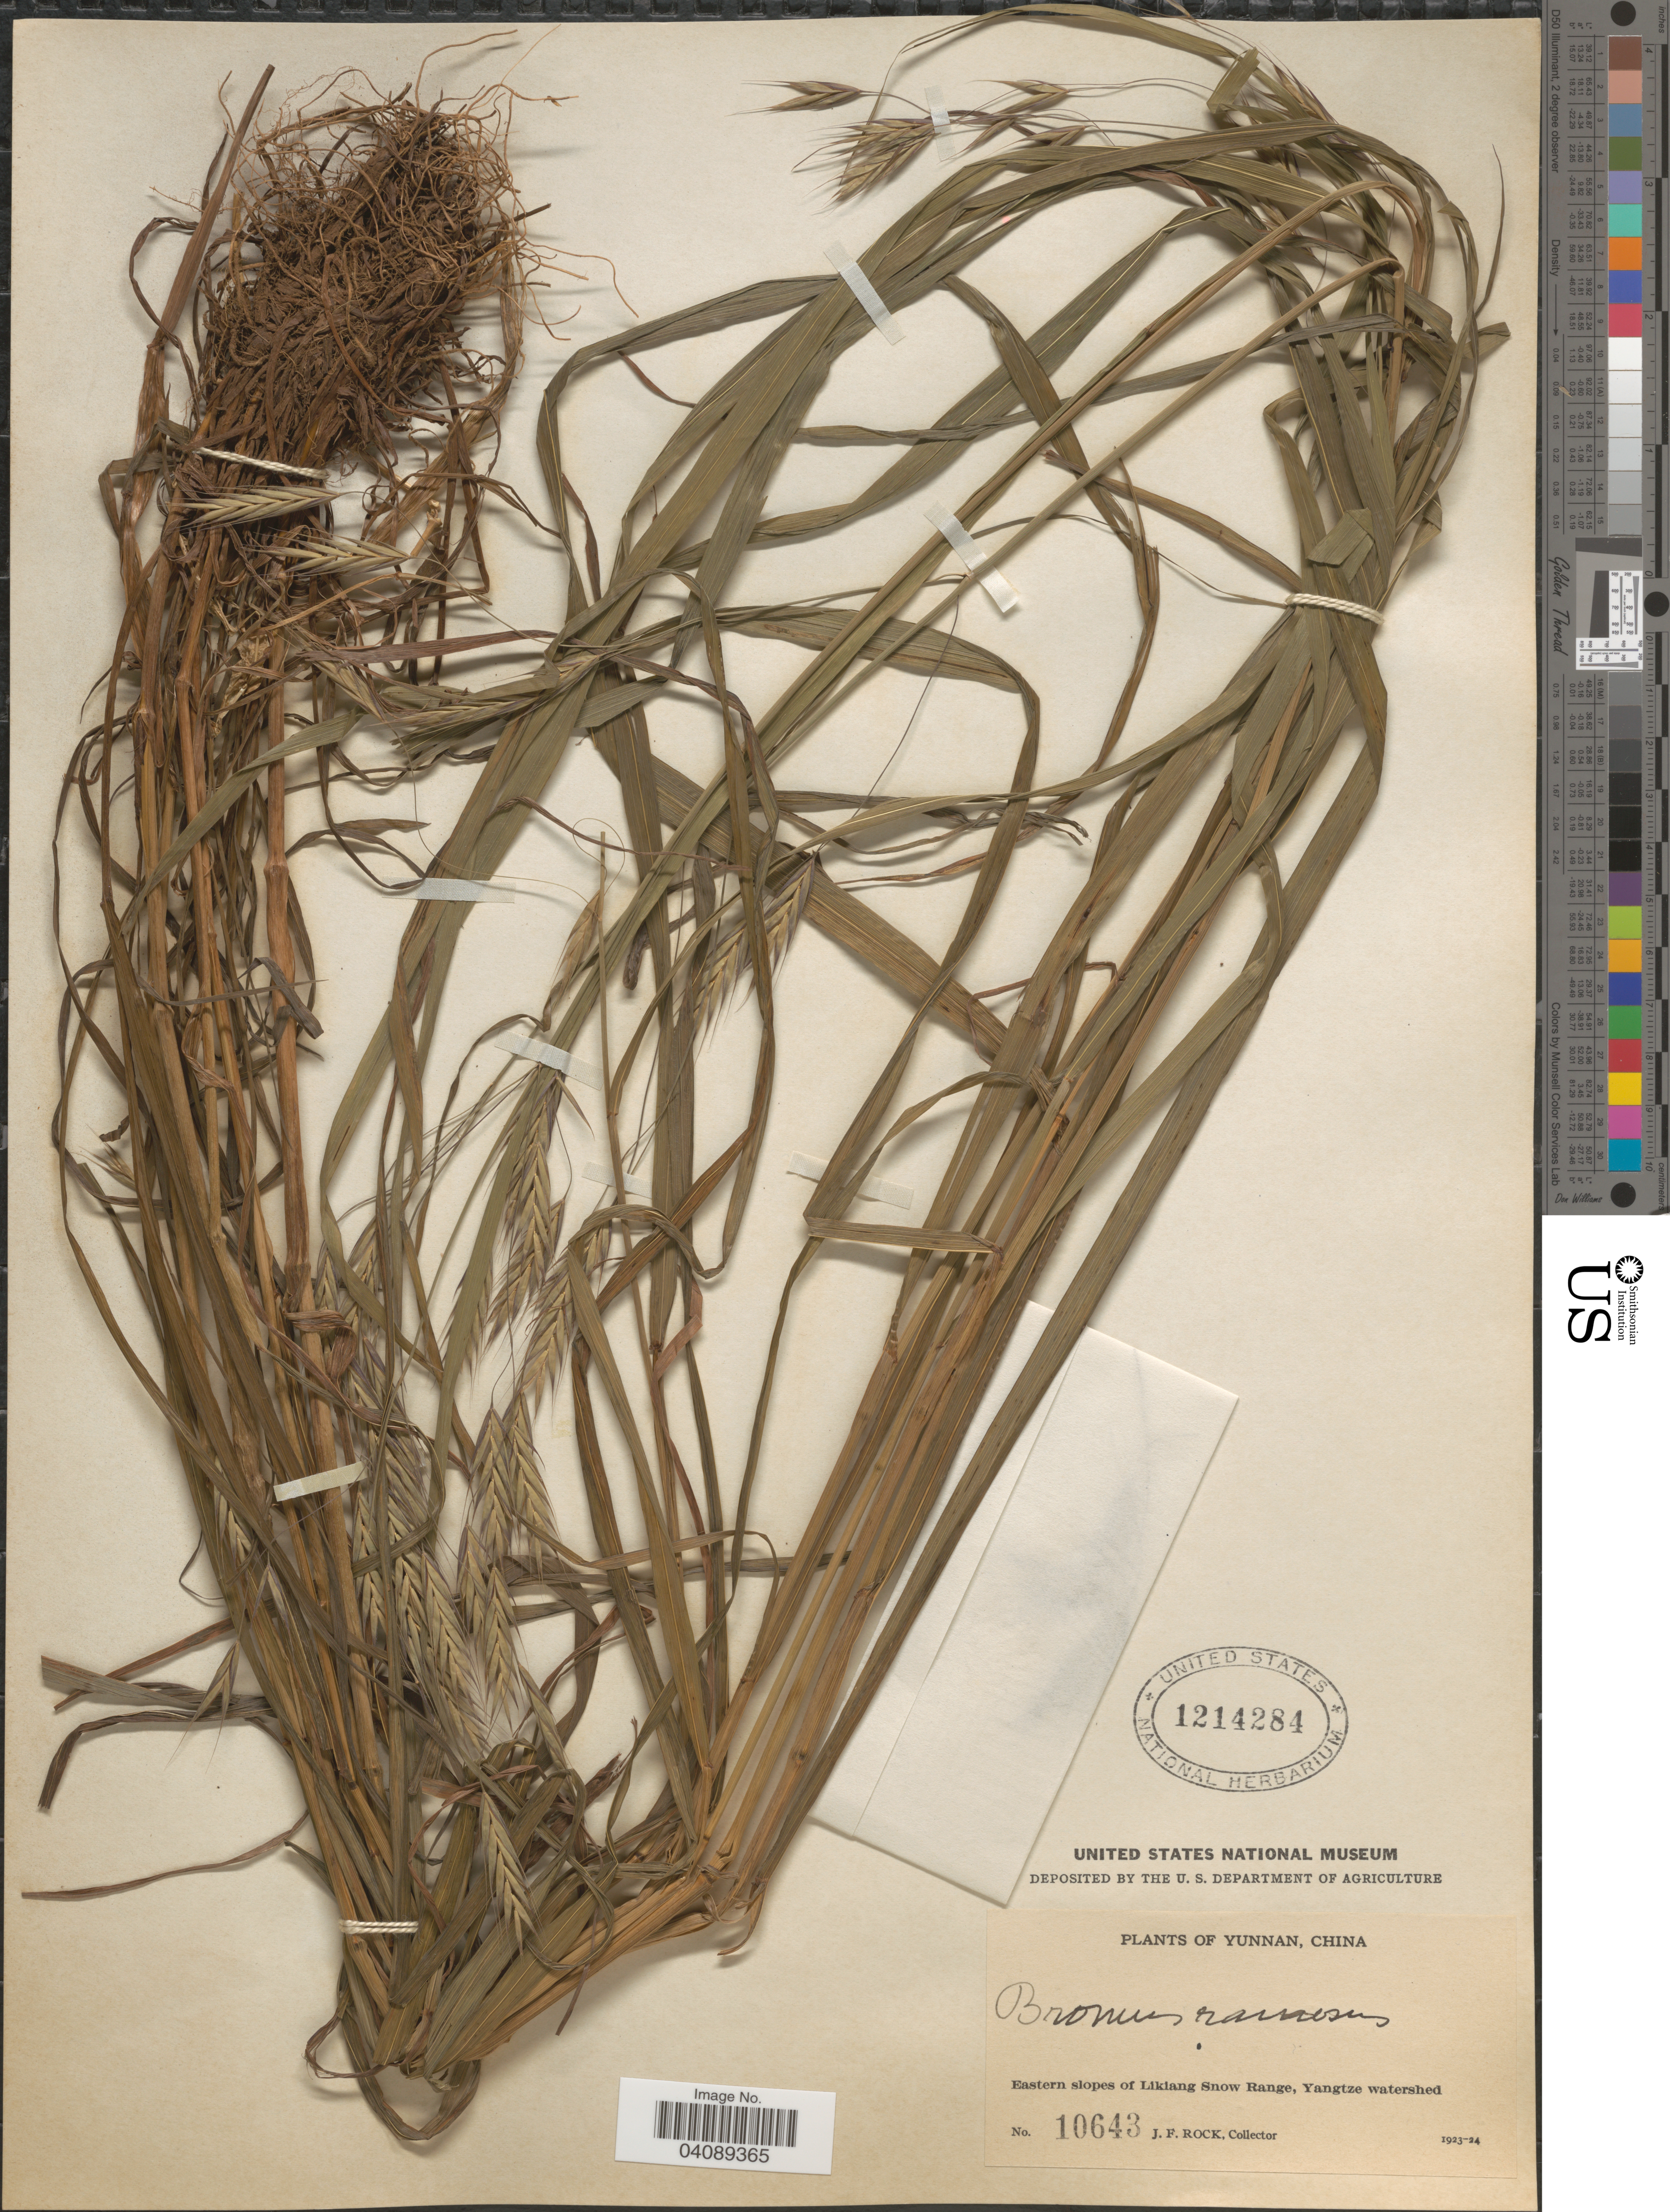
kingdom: Plantae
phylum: Tracheophyta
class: Liliopsida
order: Poales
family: Poaceae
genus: Bromus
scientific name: Bromus sp.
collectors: J. Rock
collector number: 10643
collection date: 1923/1924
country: China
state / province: Yunnan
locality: Eastern slopes of Likiang Snow Range, Yangtze watershed.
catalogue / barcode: US 1214284